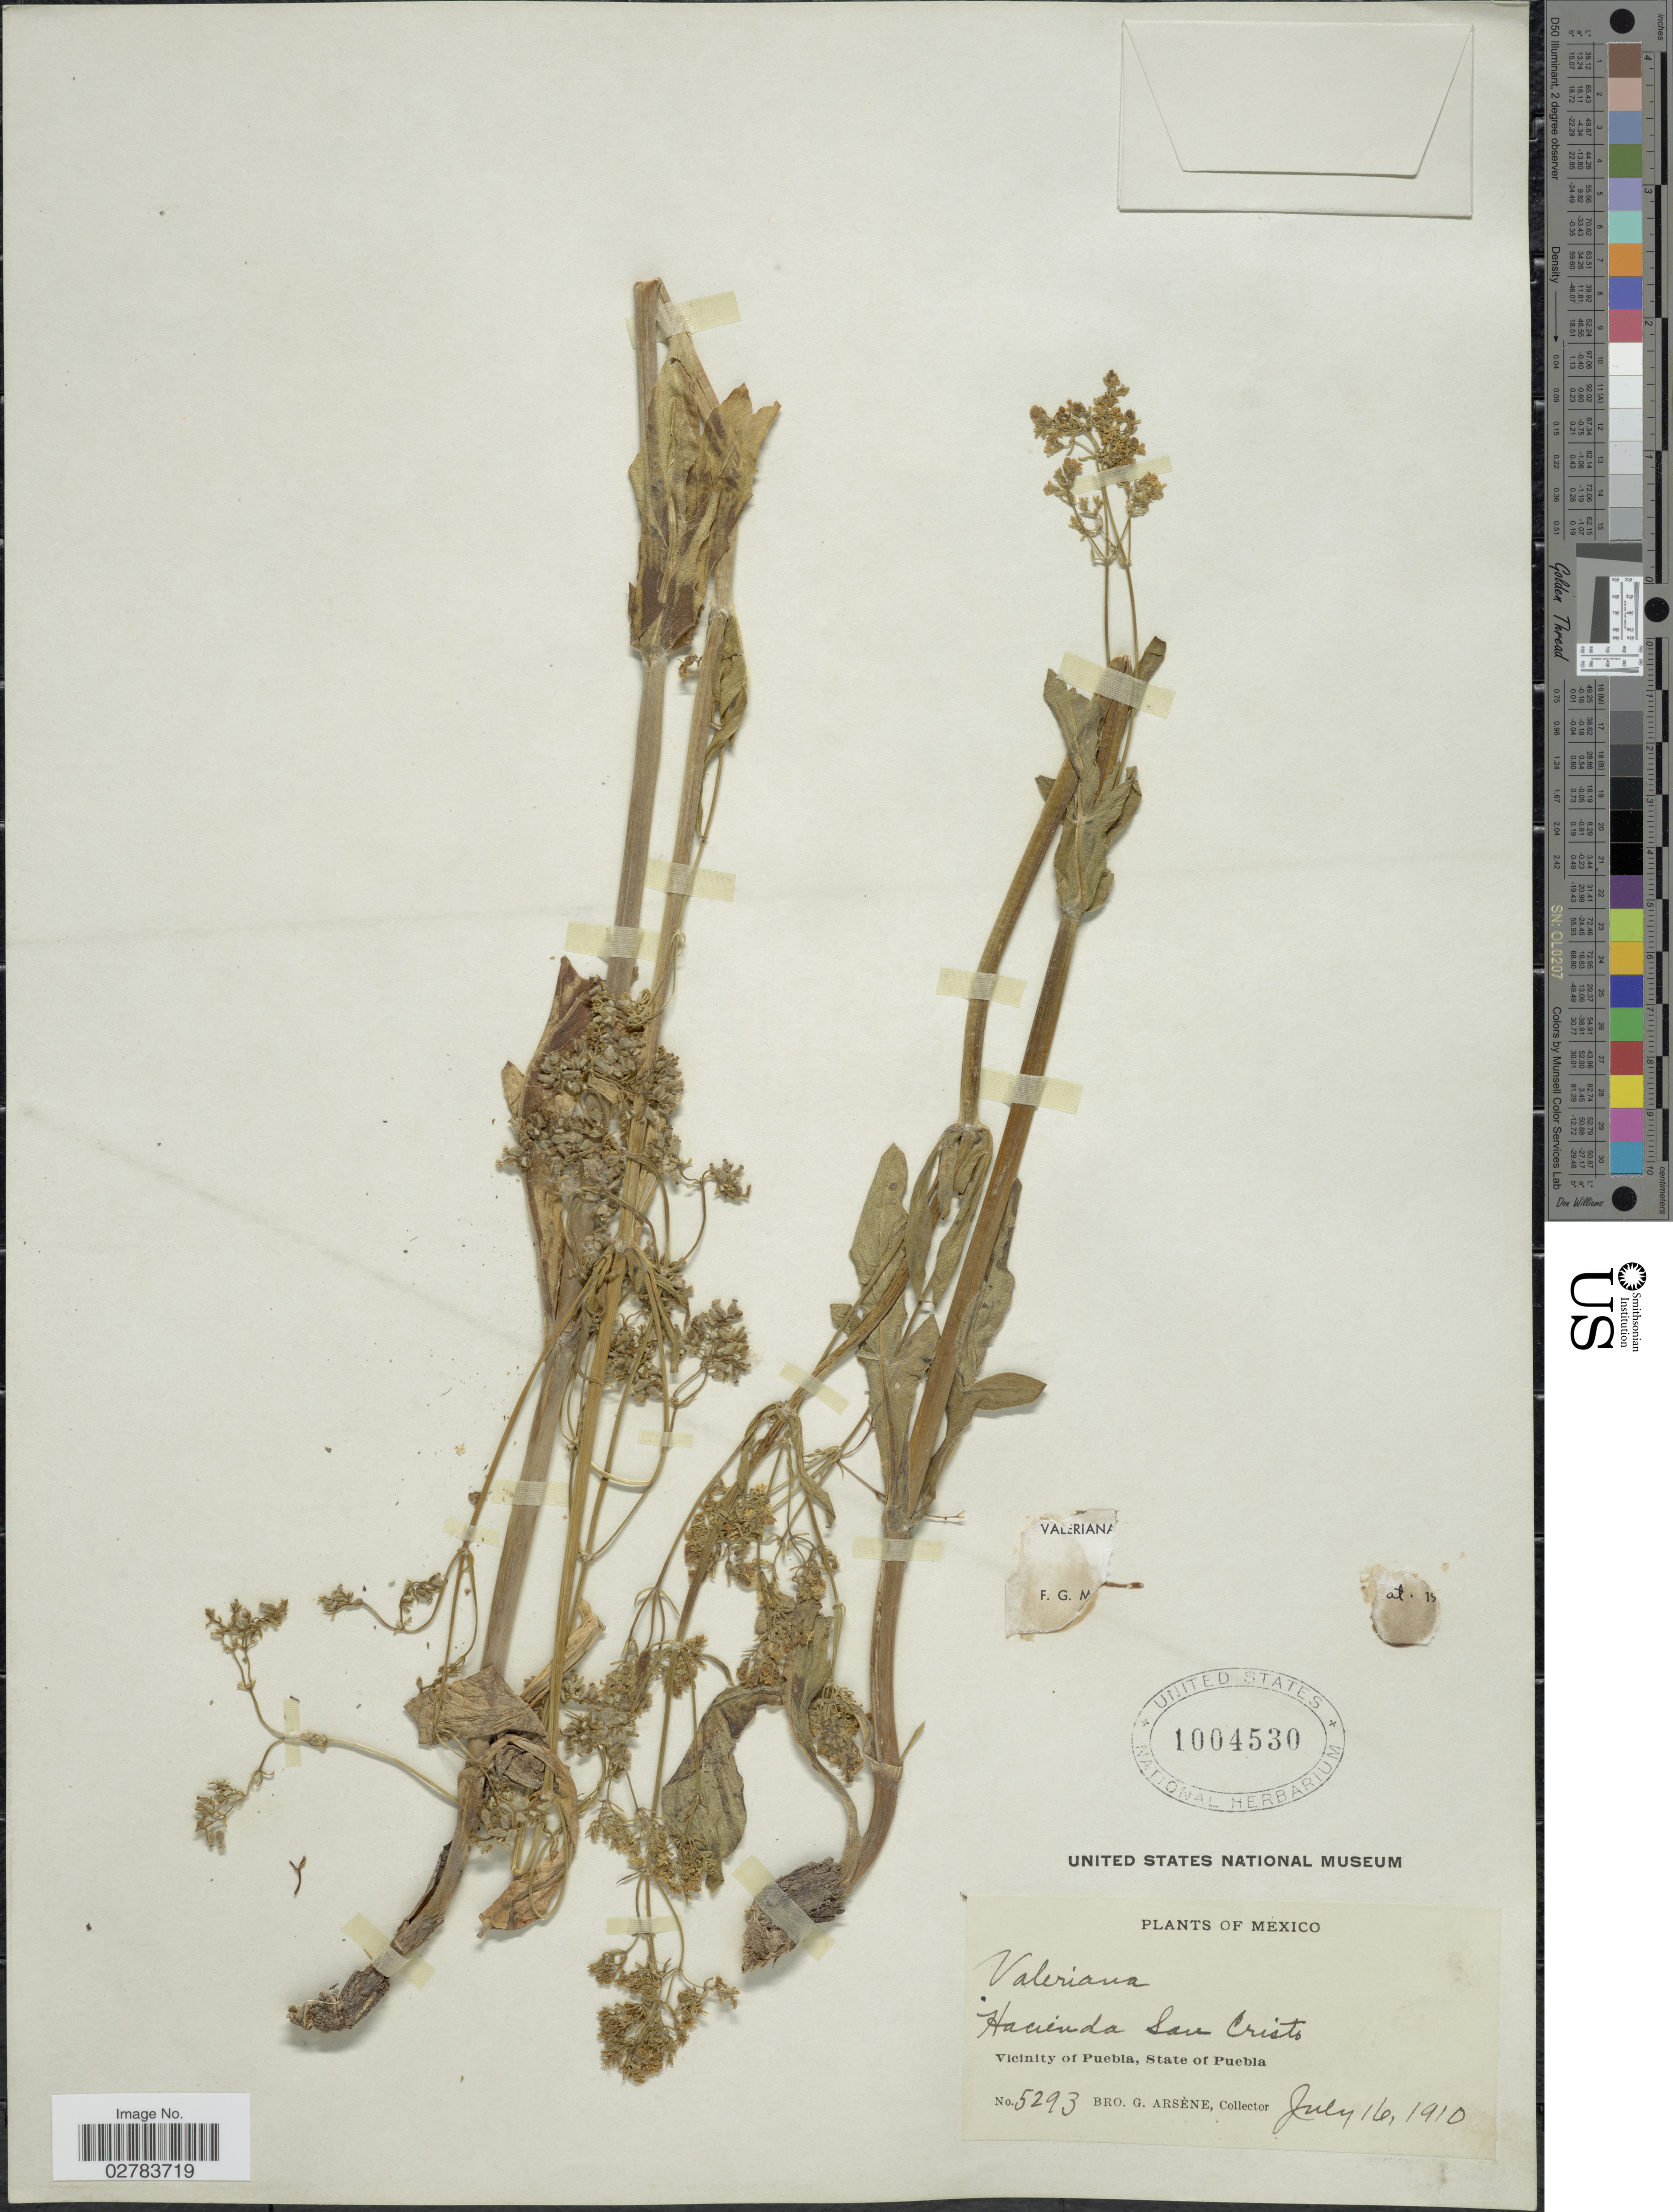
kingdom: Plantae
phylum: Tracheophyta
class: Magnoliopsida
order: Dipsacales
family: Caprifoliaceae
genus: Valeriana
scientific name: Valeriana edulis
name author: Nutt.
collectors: Bro. G. Arsène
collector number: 5293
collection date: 1910-07-16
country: Mexico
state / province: Puebla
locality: Hacienda San Cristo. Vicinity of Puebla.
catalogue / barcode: US 1004530